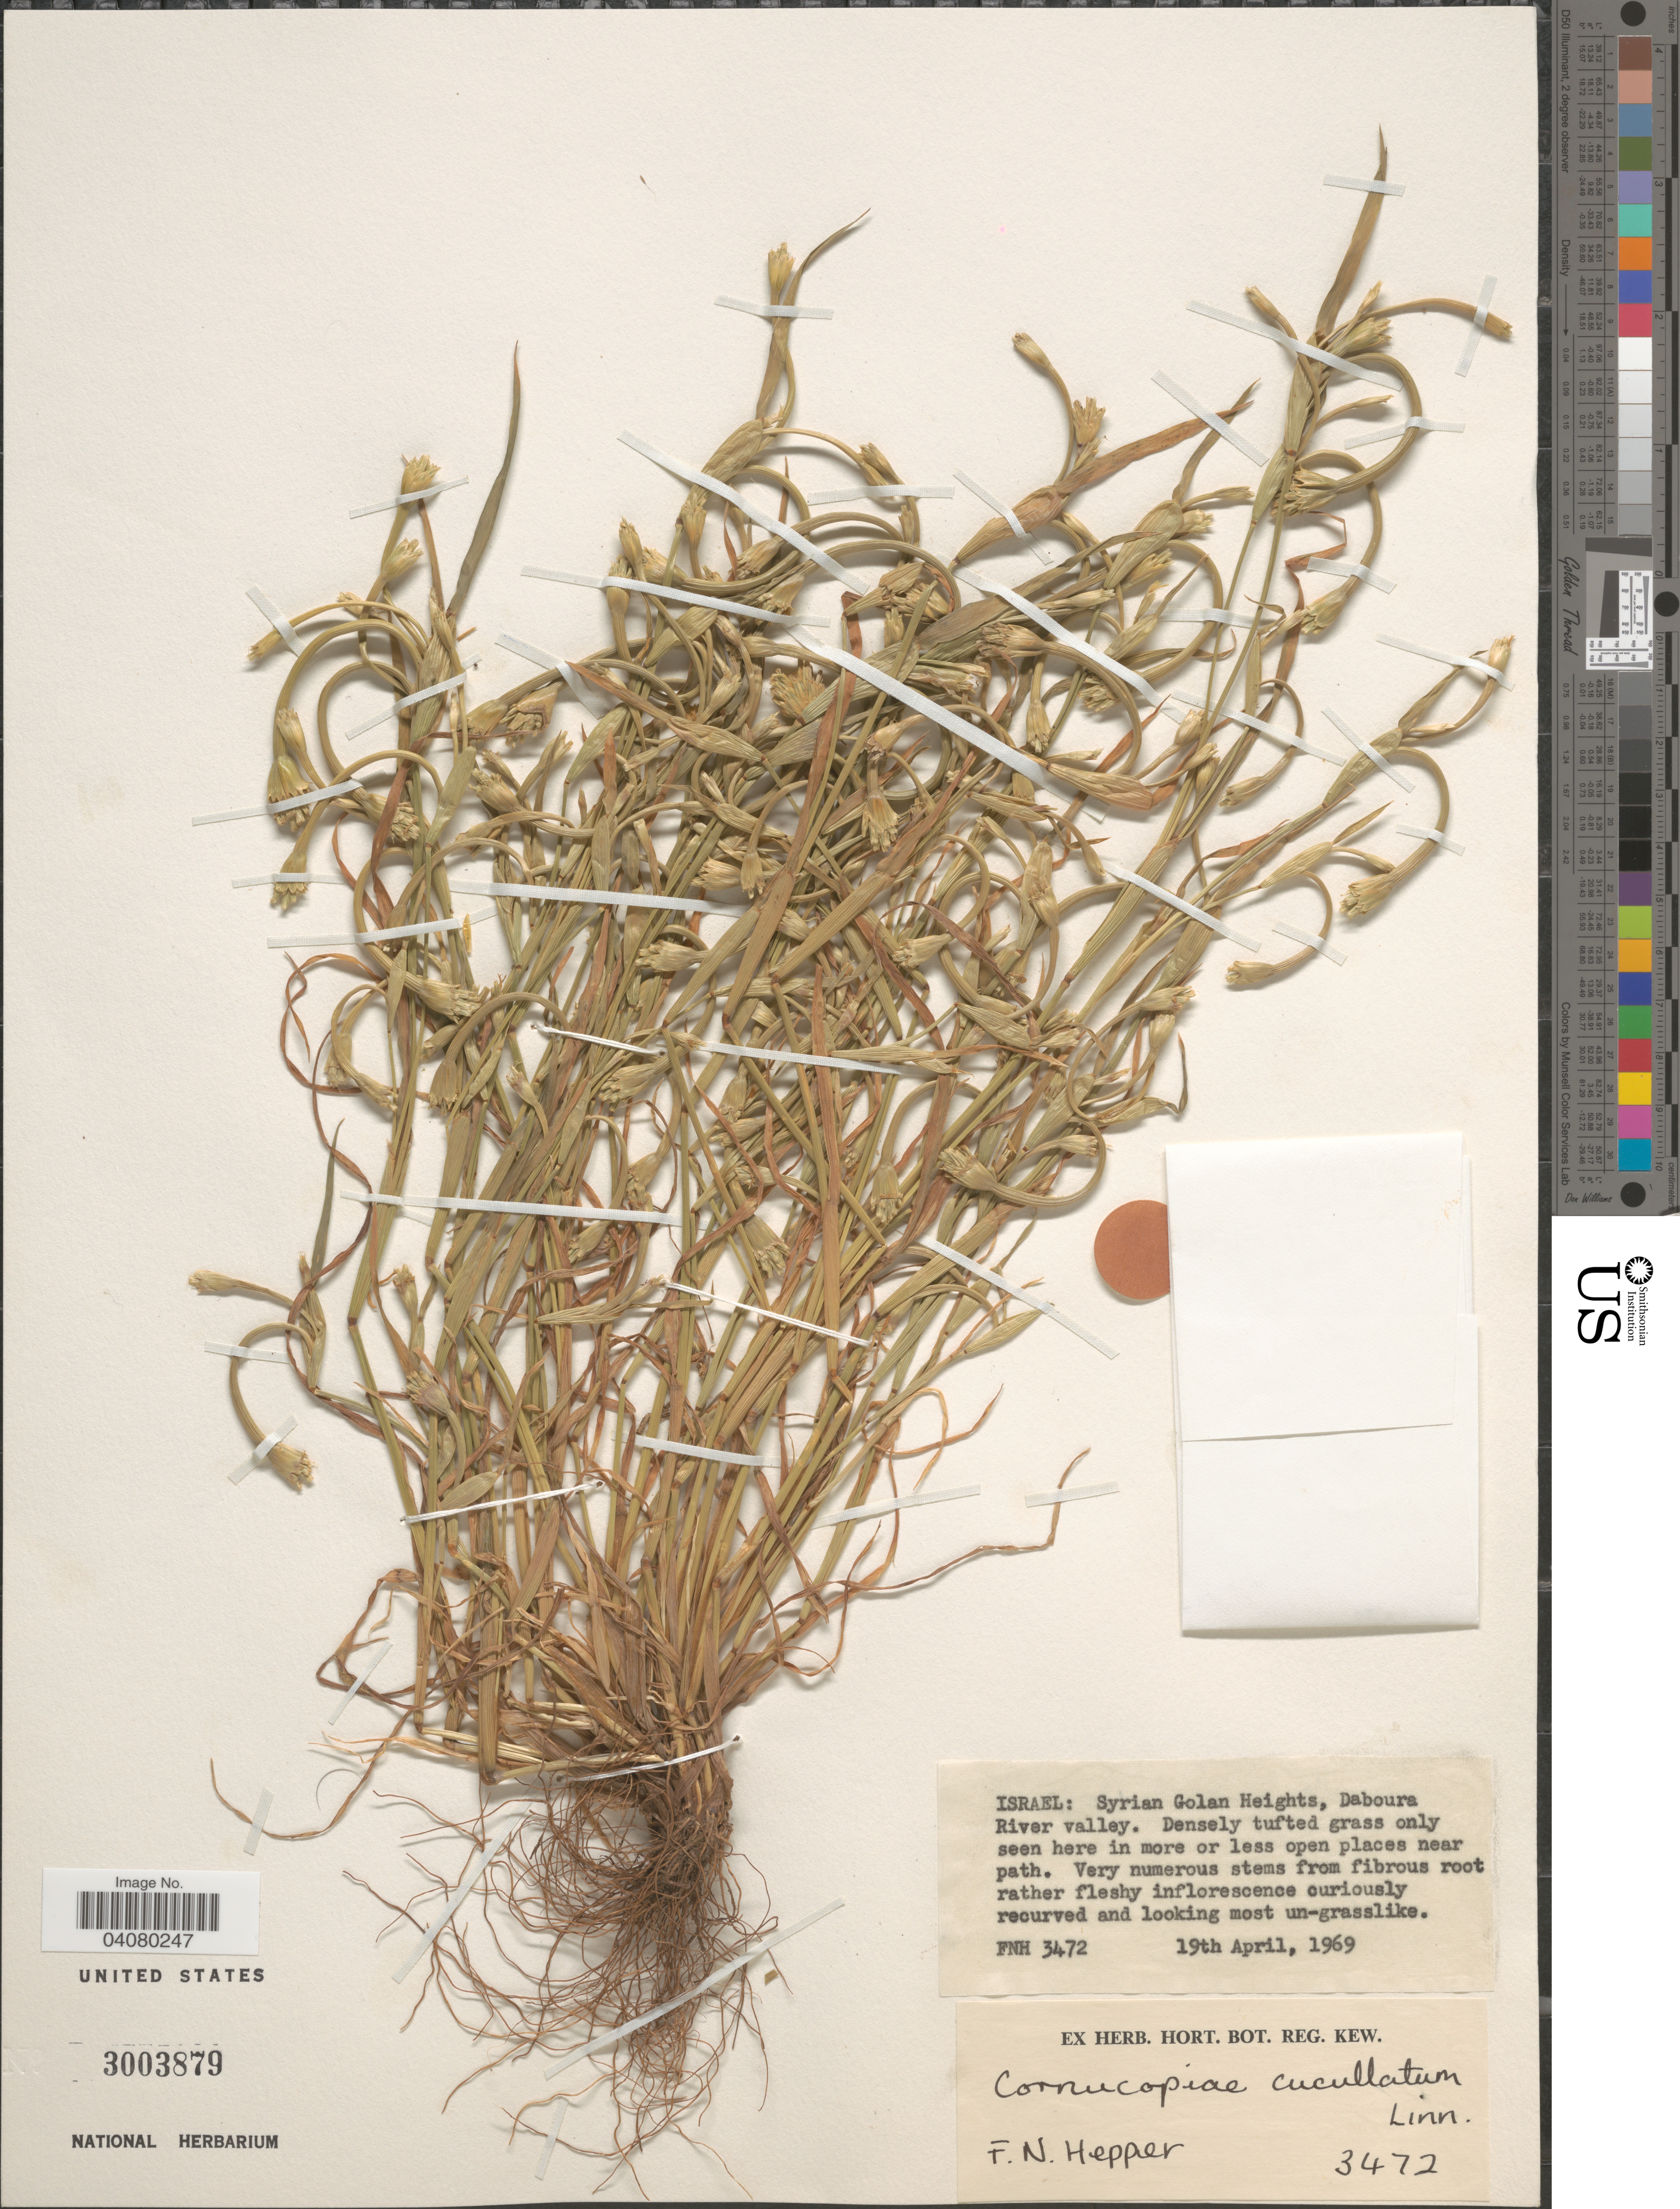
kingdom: Plantae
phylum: Tracheophyta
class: Liliopsida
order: Poales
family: Poaceae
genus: Cornucopiae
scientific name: Cornucopiae cucullatum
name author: L.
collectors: F. Hepper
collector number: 3472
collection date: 1969-04-19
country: Israel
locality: Syrian Golan Heights, Daboura River valley.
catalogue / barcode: US 3003879